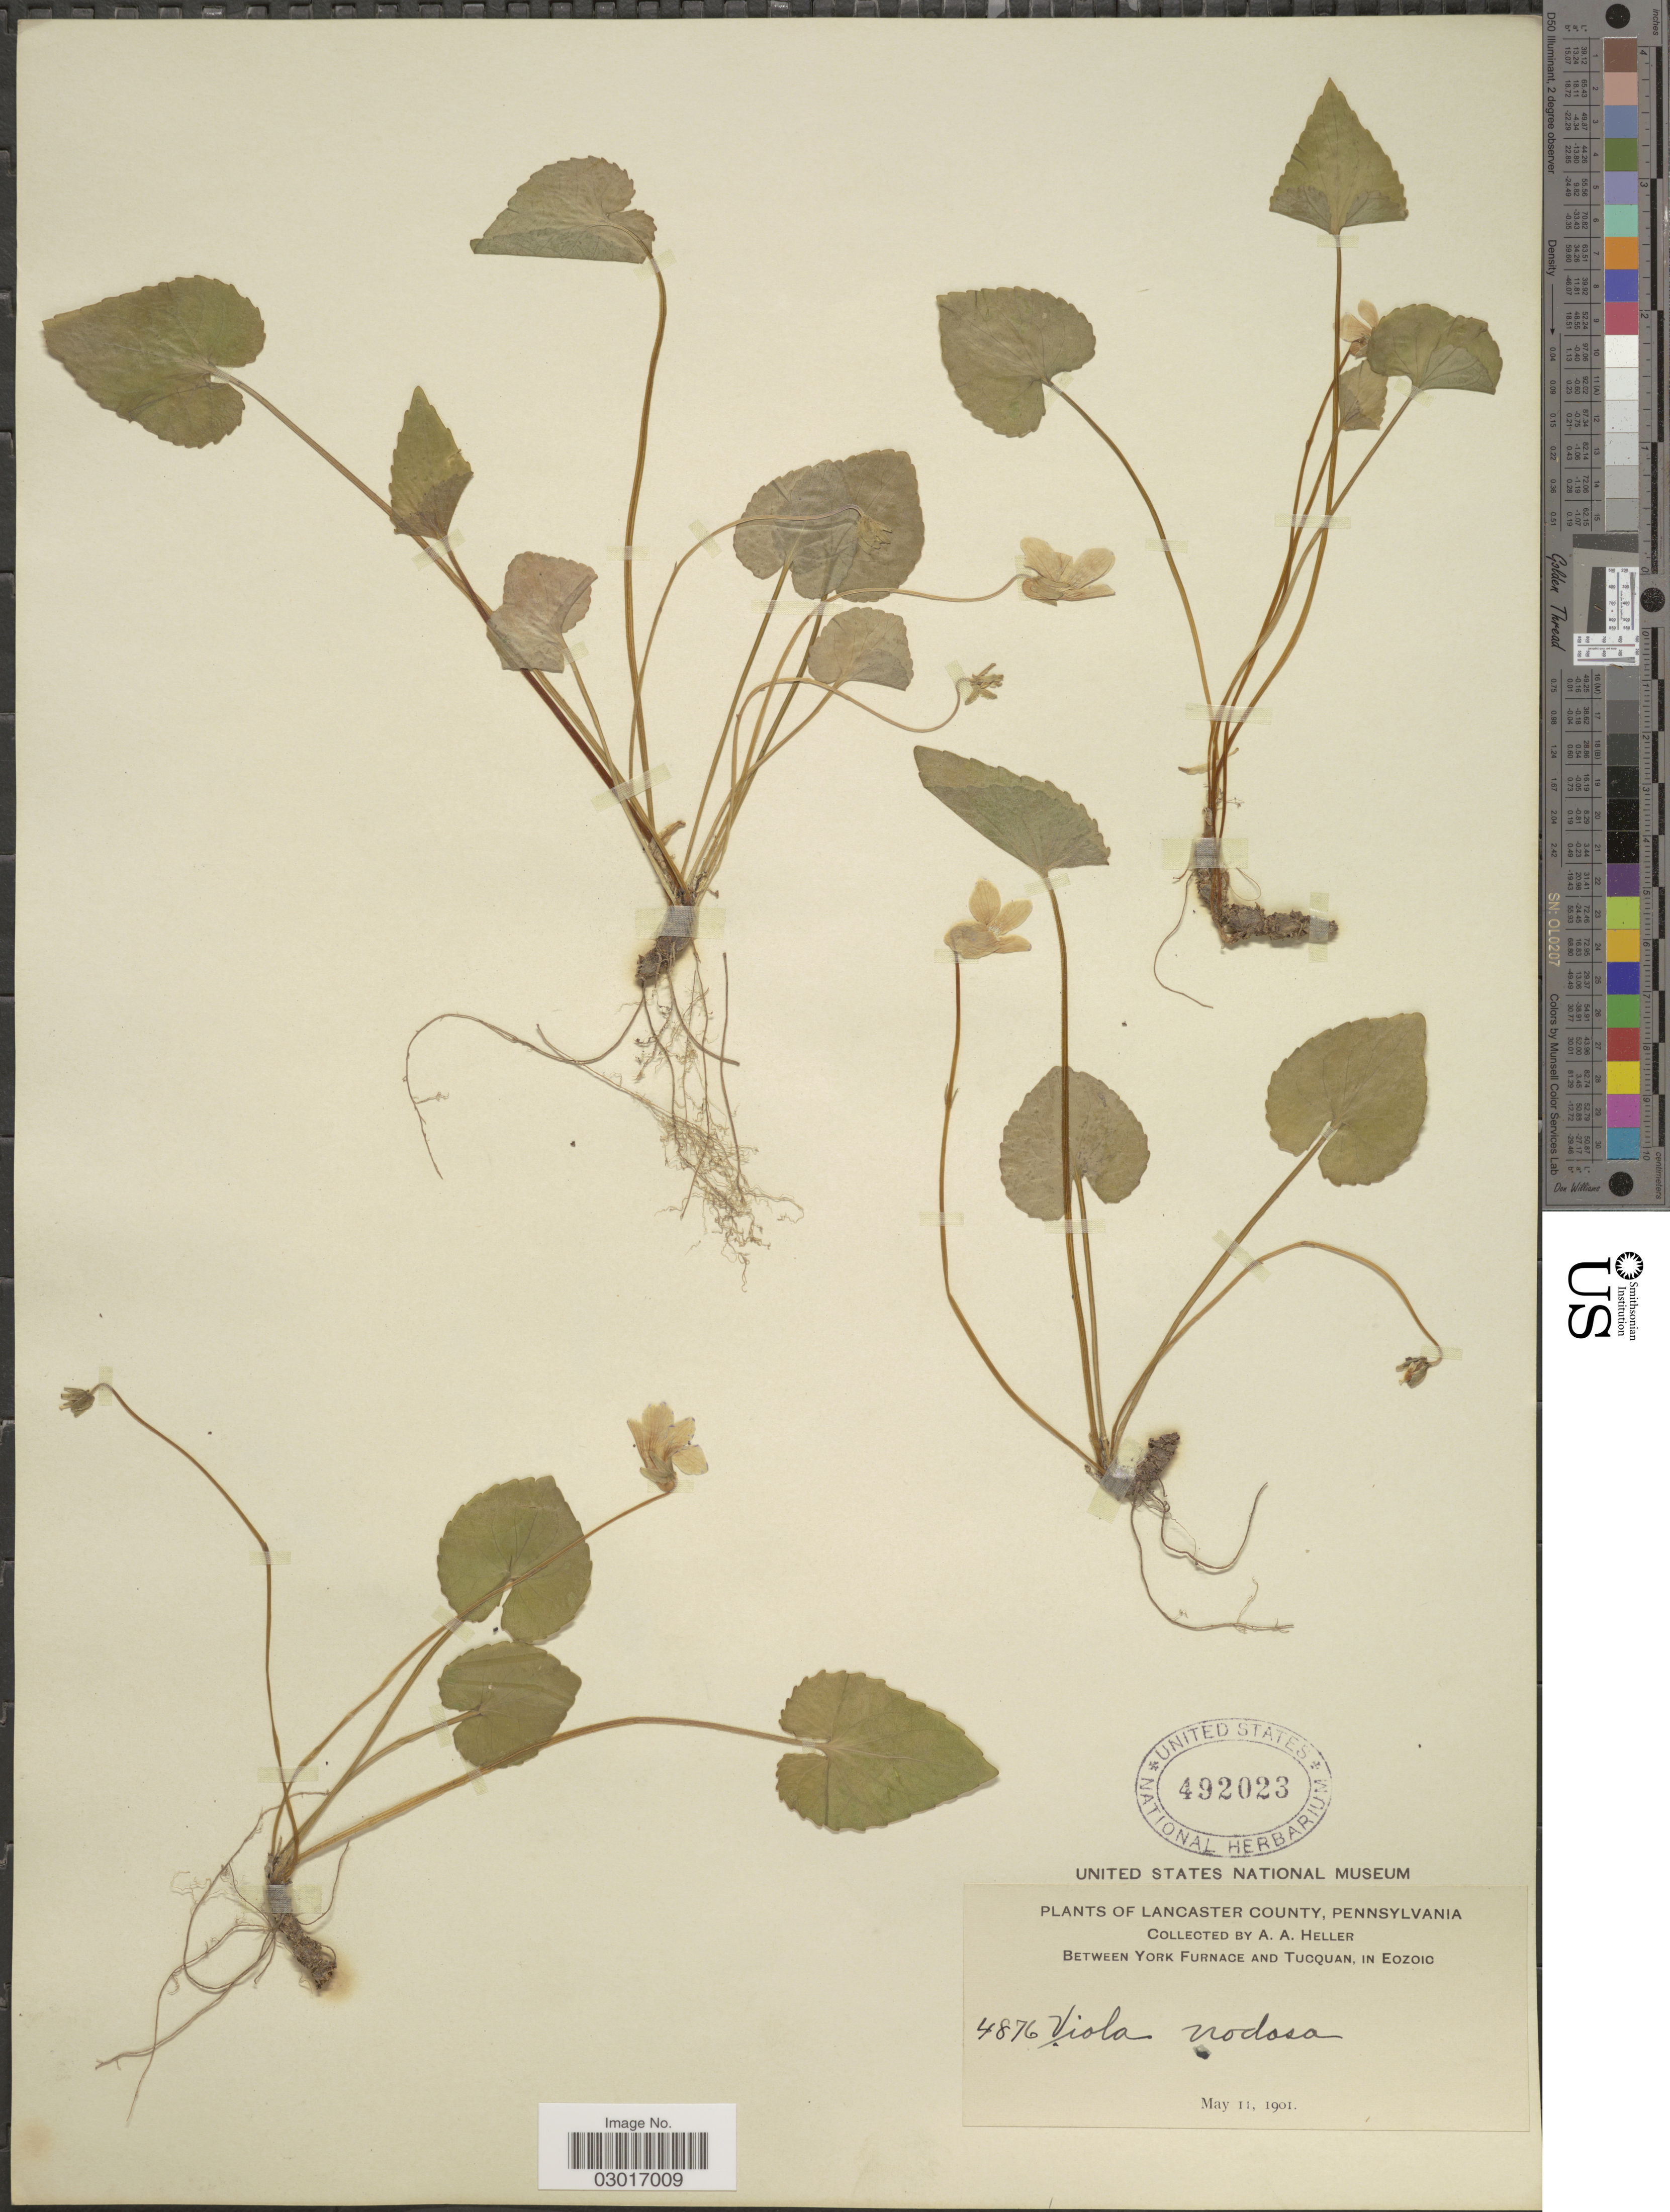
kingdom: Plantae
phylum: Tracheophyta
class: Magnoliopsida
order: Malpighiales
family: Violaceae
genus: Viola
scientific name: Viola sororia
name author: Willd.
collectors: A. A. Heller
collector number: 4876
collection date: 1901-05-11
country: United States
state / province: Pennsylvania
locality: Lancaster County, Between York Furnace and Tucquan, in Eozoic.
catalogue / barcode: US 492023